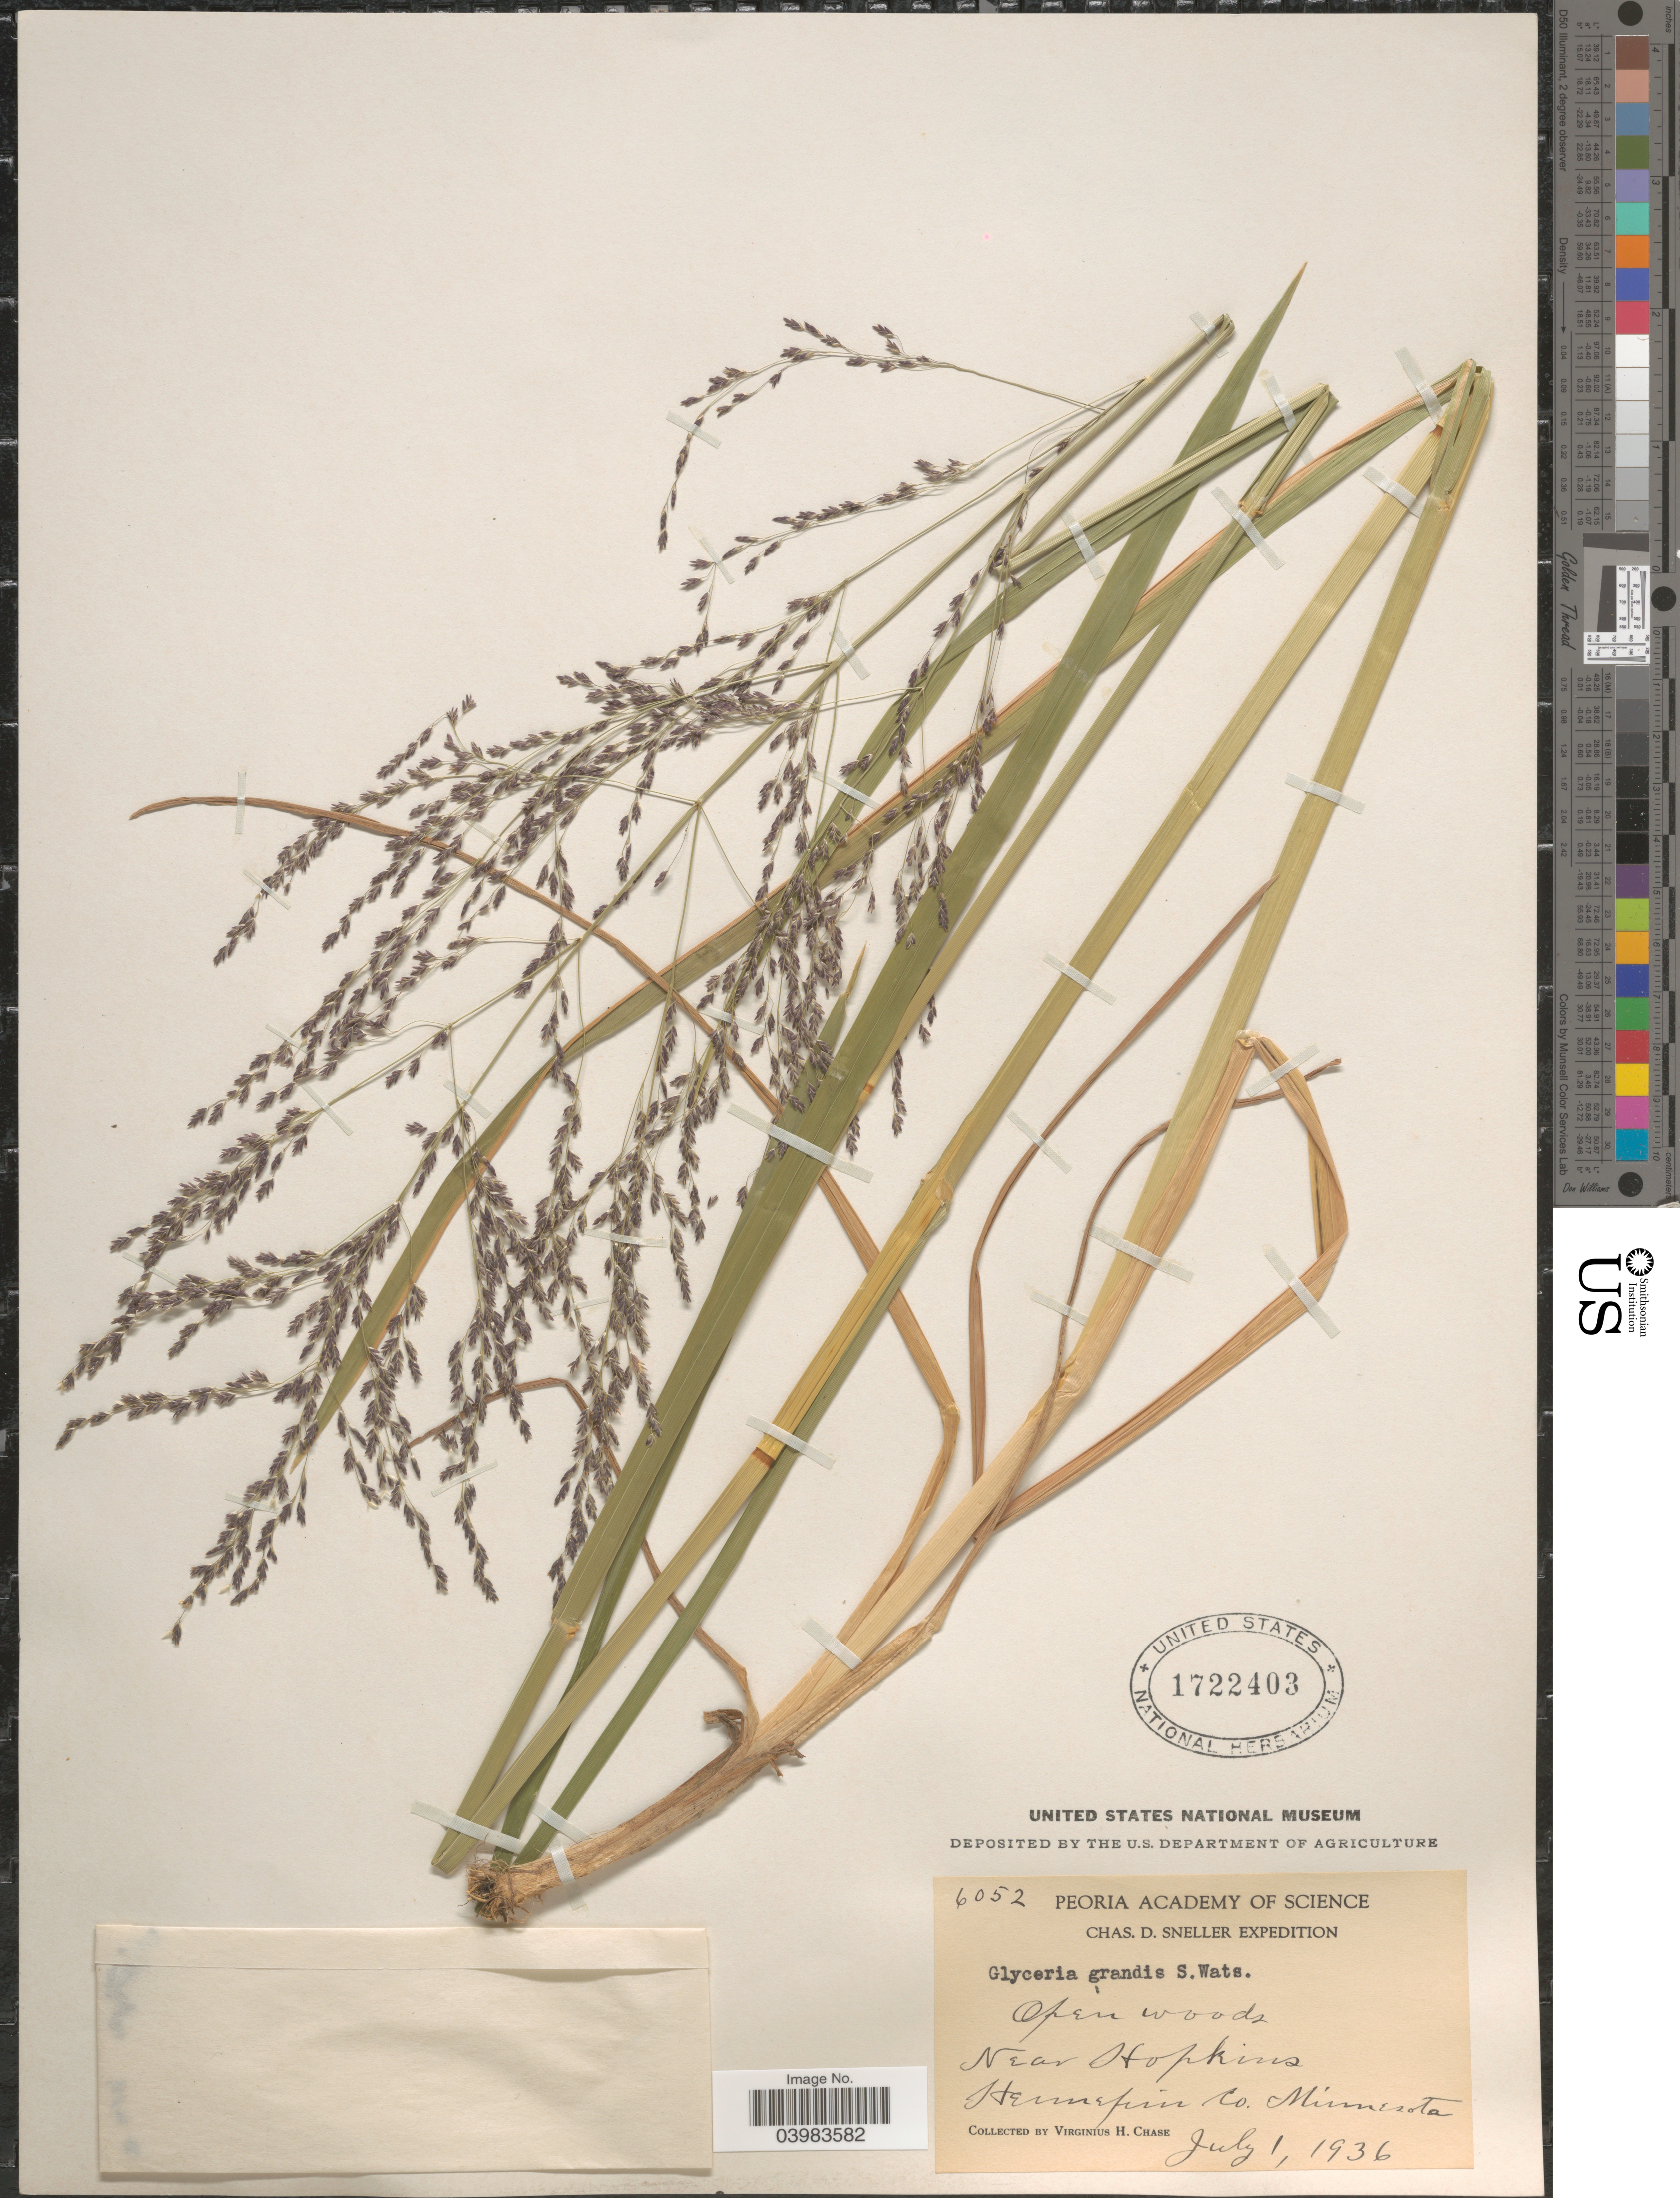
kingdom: Plantae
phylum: Tracheophyta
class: Liliopsida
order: Poales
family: Poaceae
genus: Glyceria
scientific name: Glyceria grandis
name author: S. Watson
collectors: V. H. Chase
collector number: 6052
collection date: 1936-07-01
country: United States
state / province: Minnesota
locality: Open woods. Near Hopkins. Hennepin Co.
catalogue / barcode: US 1722403